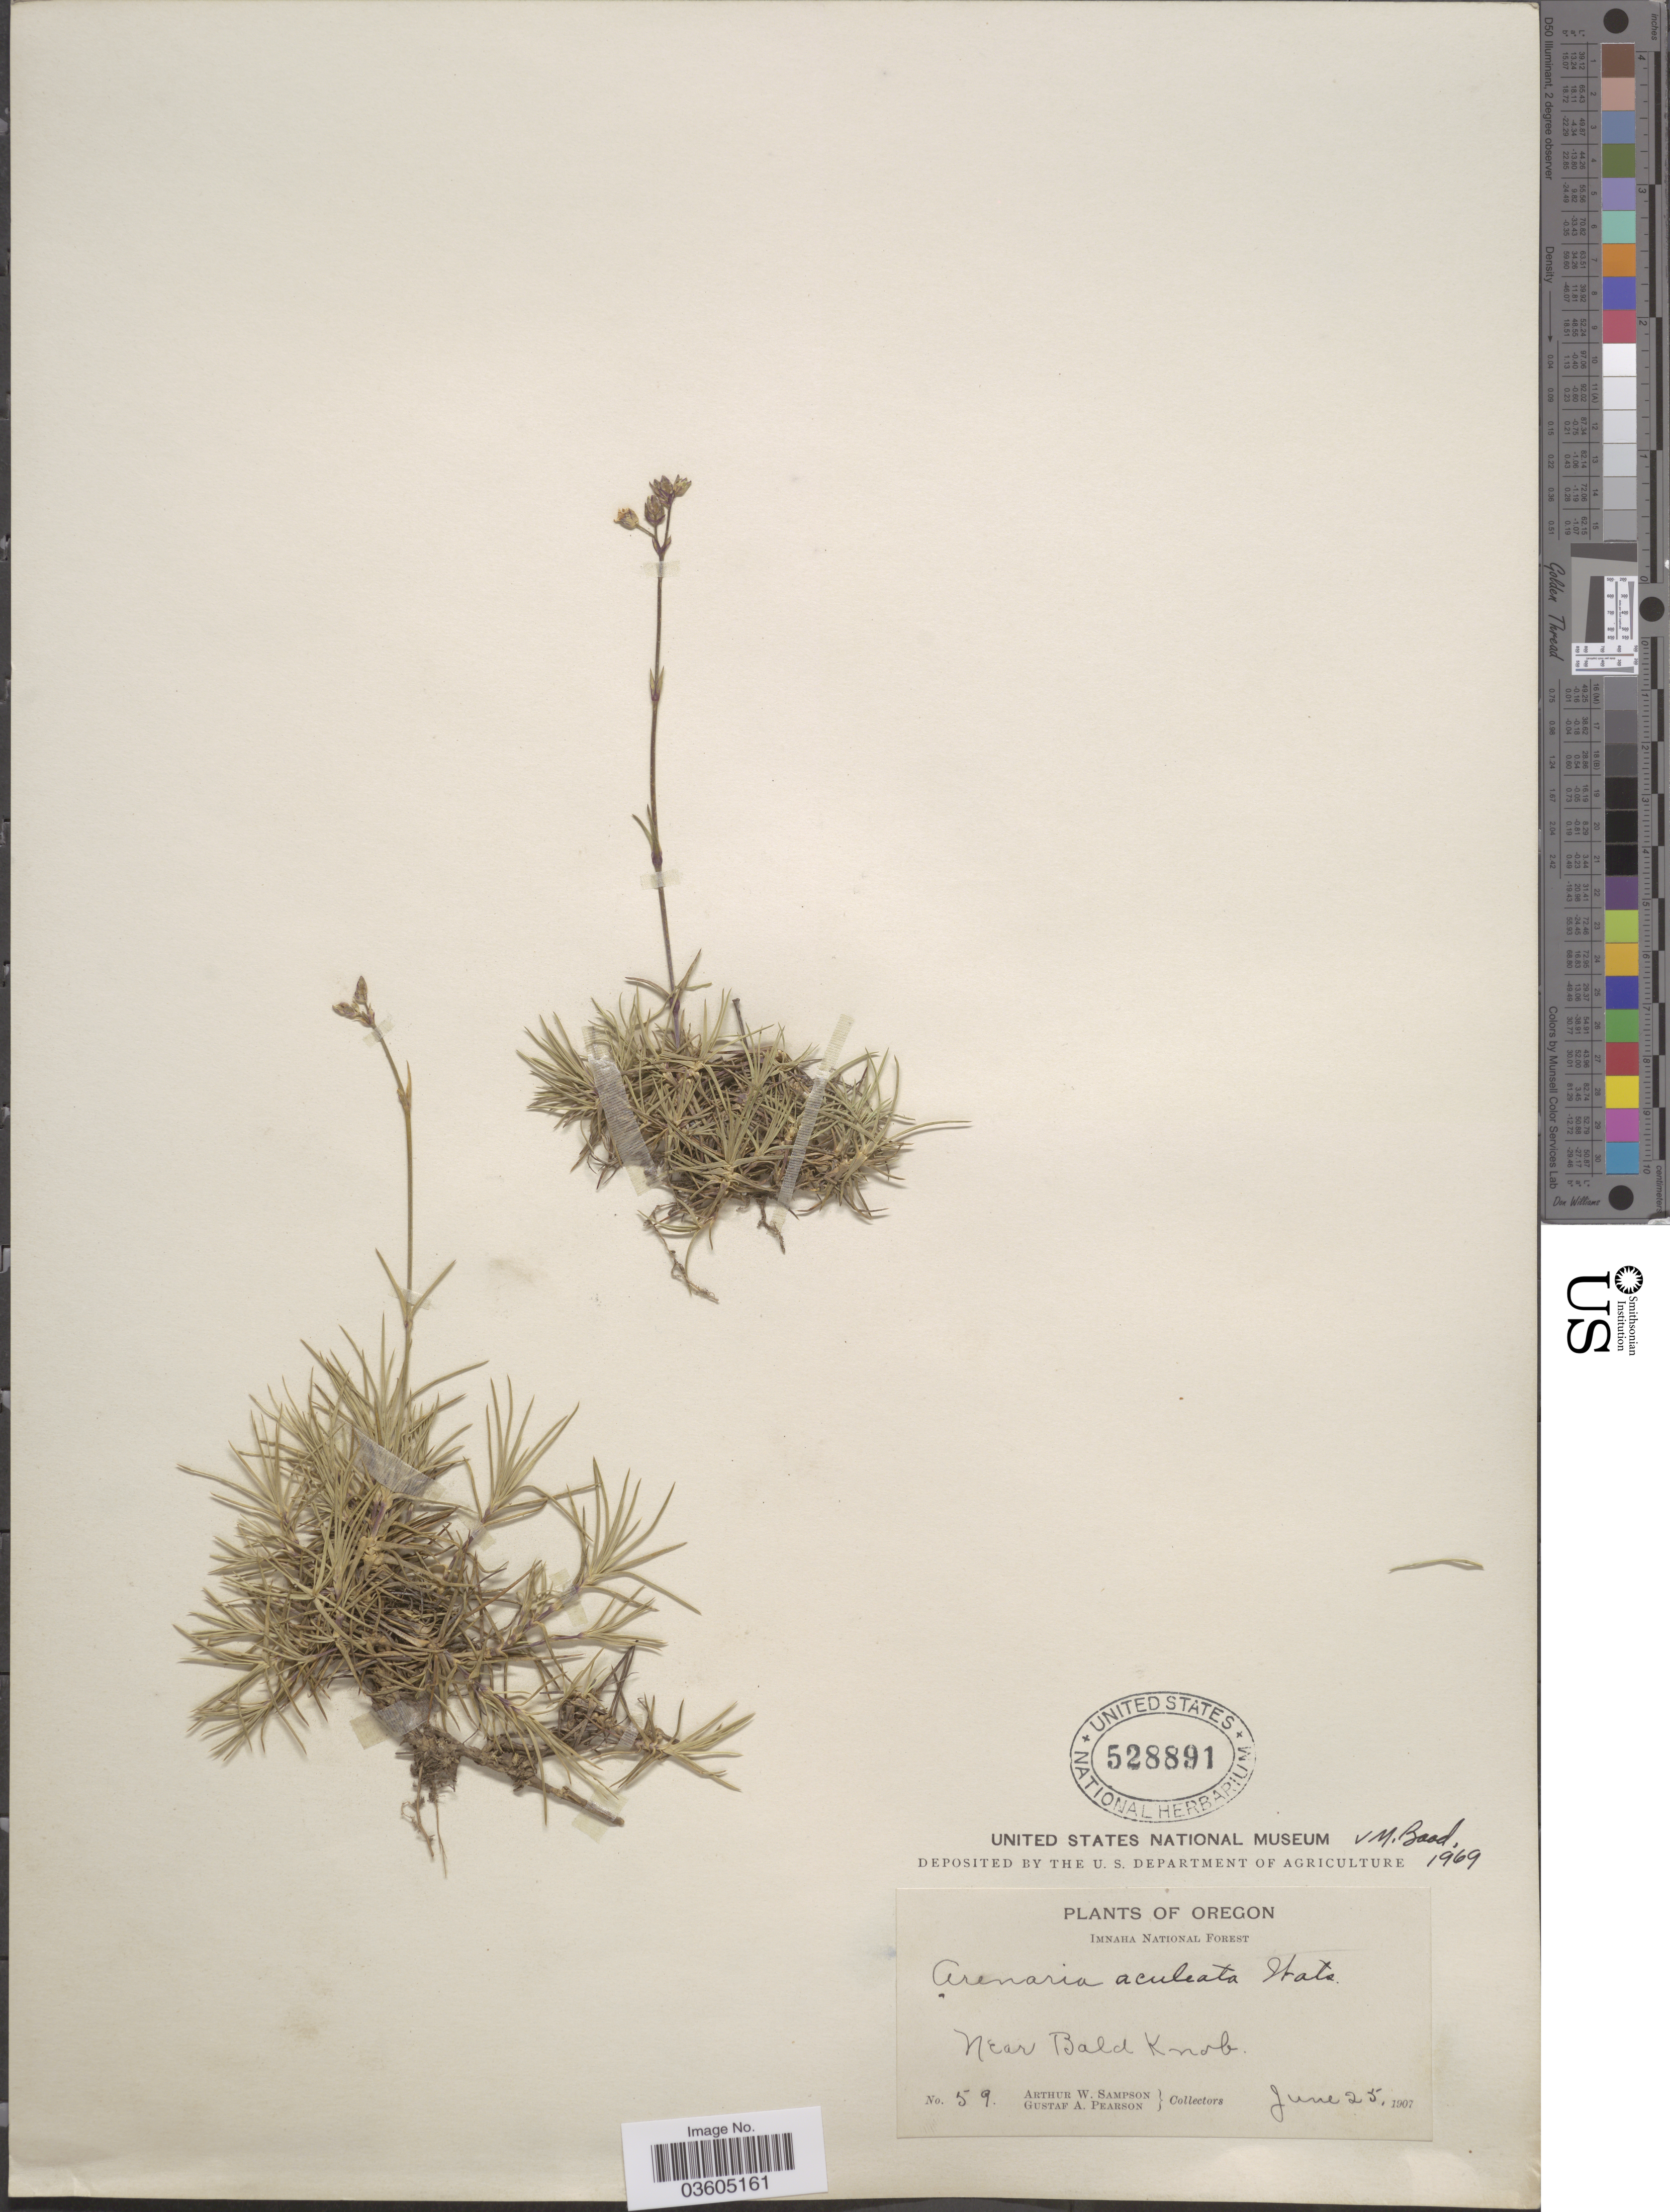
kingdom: Plantae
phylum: Tracheophyta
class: Magnoliopsida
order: Caryophyllales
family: Caryophyllaceae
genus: Eremogone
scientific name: Eremogone aculeata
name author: (S. Watson) Ikonn.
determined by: U.S. National Herbarium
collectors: A. Sampson & G. Pearson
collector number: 59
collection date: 1907-06-25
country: United States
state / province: Oregon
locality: Imnaha National Forest. Near Bald Knob.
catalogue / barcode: US 528891